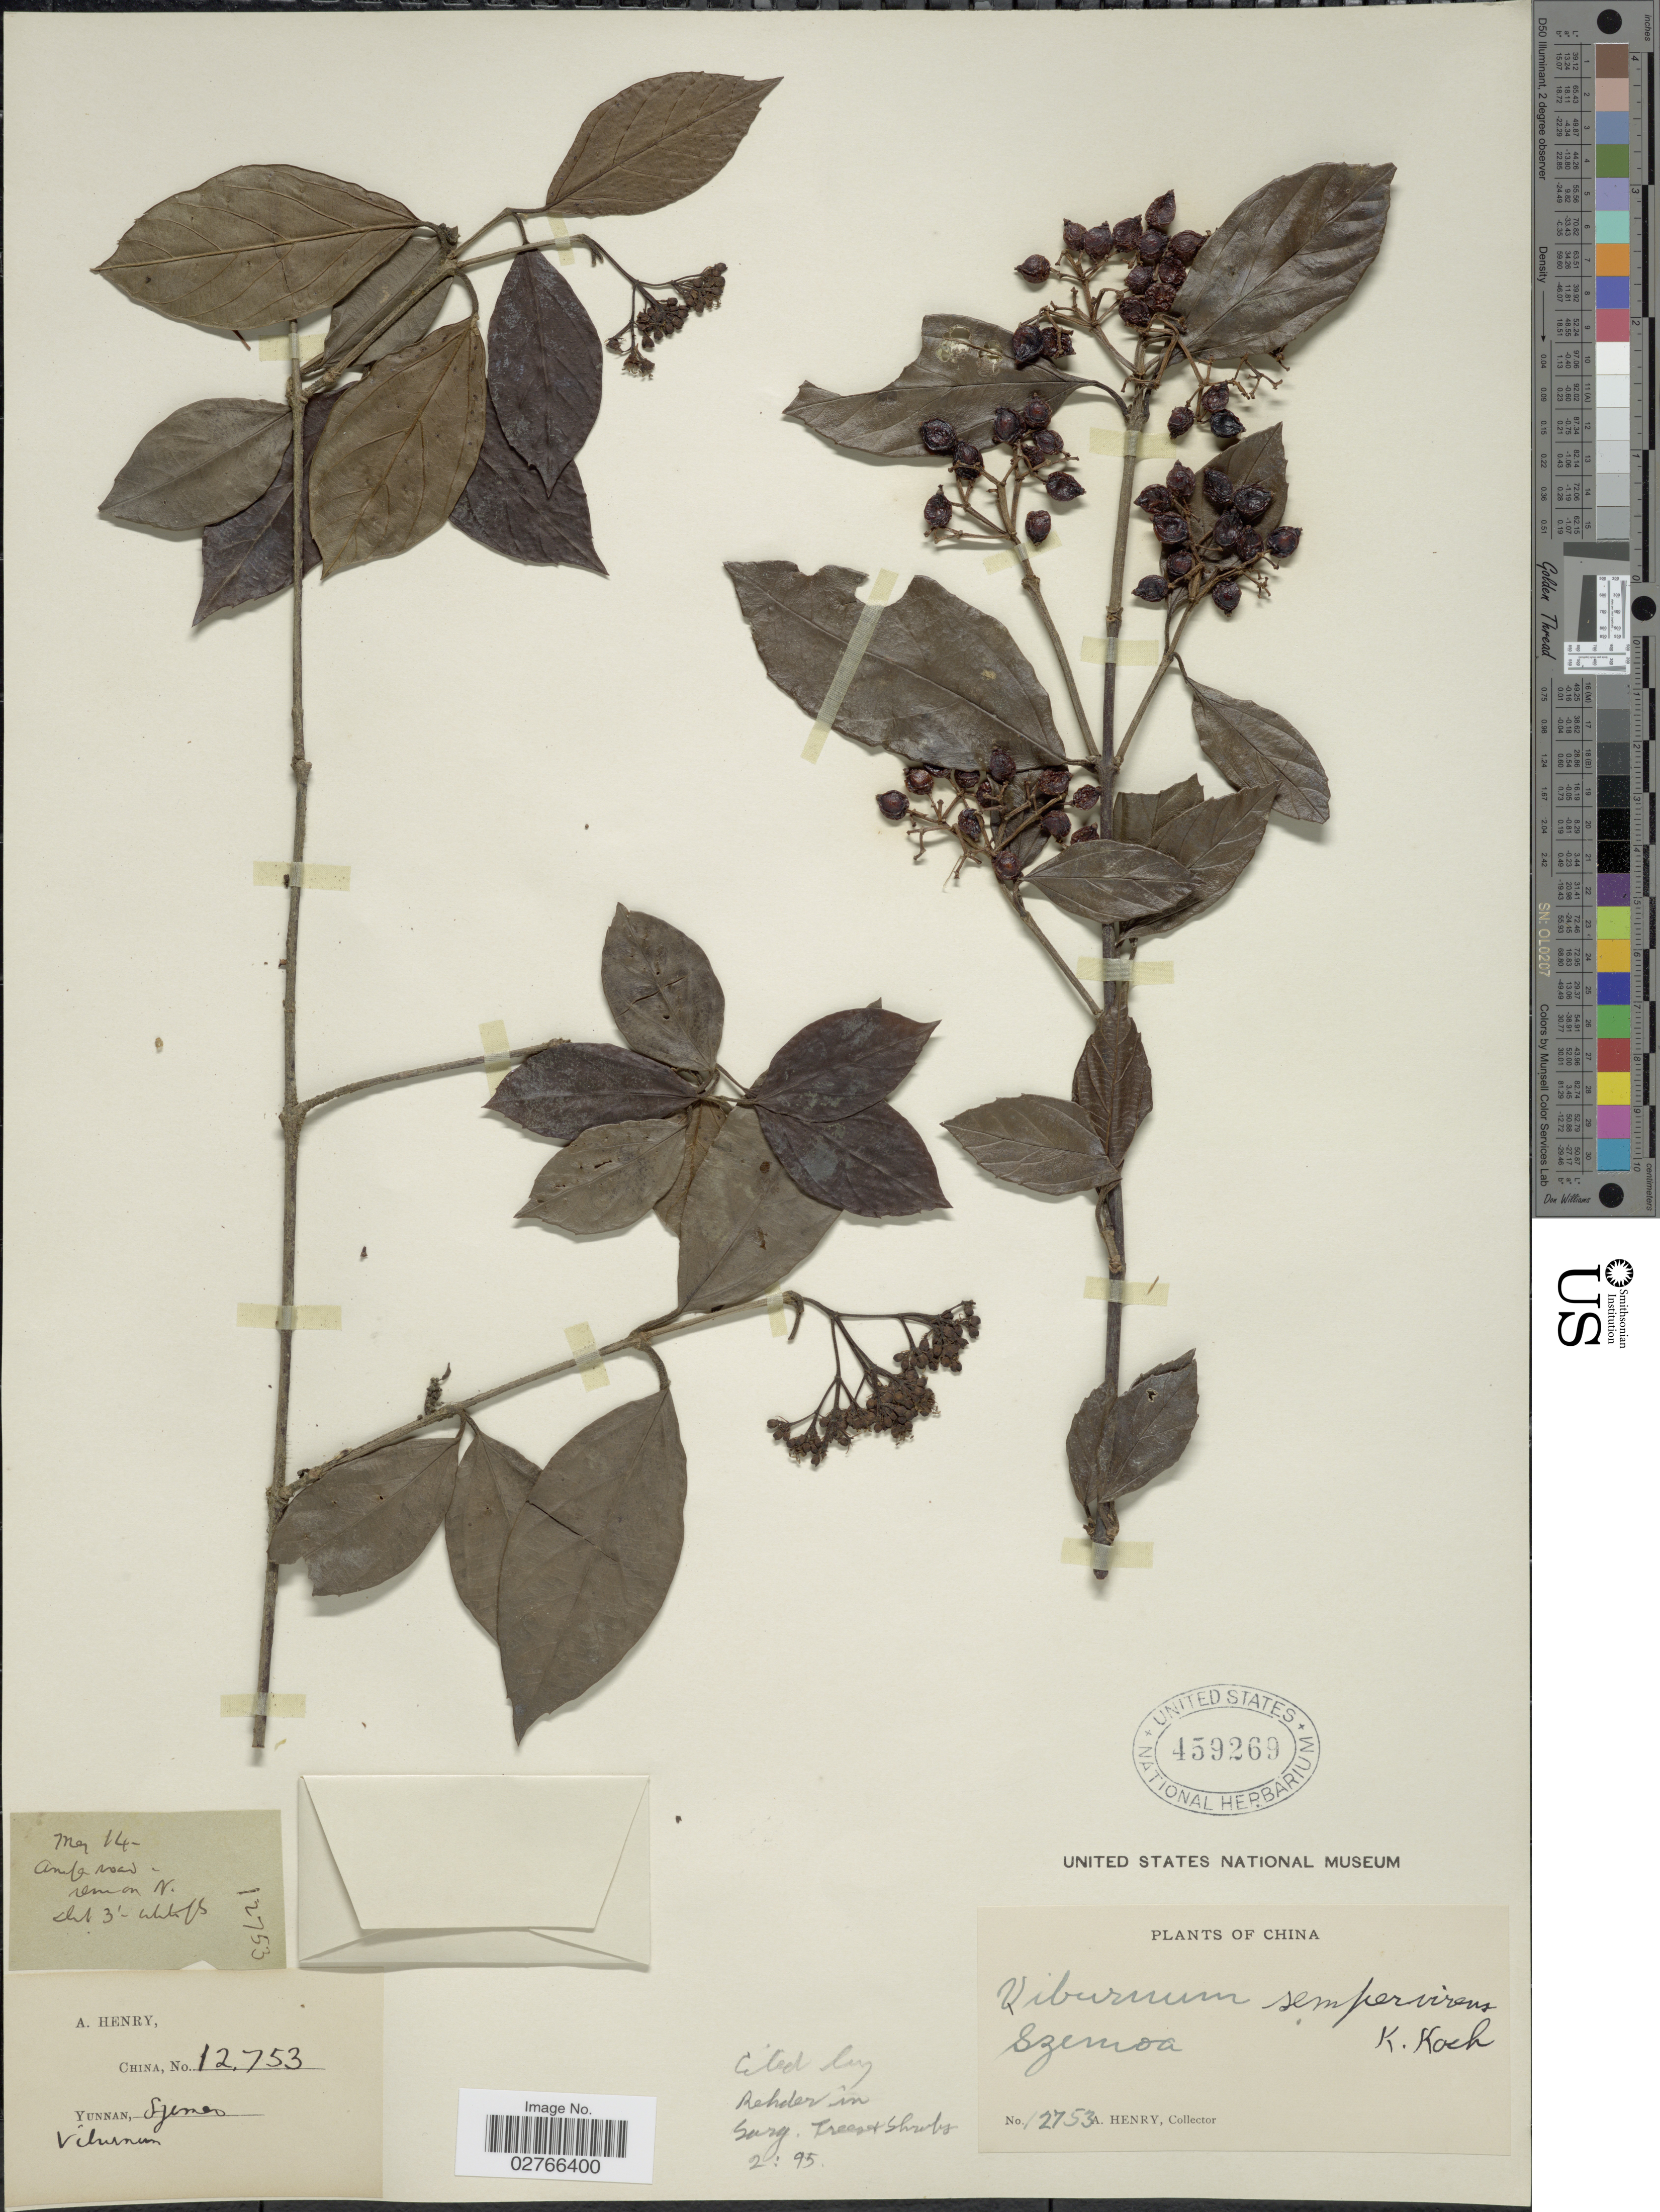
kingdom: Plantae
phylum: Tracheophyta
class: Magnoliopsida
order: Dipsacales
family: Viburnaceae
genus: Viburnum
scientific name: Viburnum sempervirens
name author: K. Koch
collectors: A. Henry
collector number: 12753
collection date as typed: Transcribed d/m/y: /5/14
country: China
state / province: Yunnan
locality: Szemoa.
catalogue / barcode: US 459269